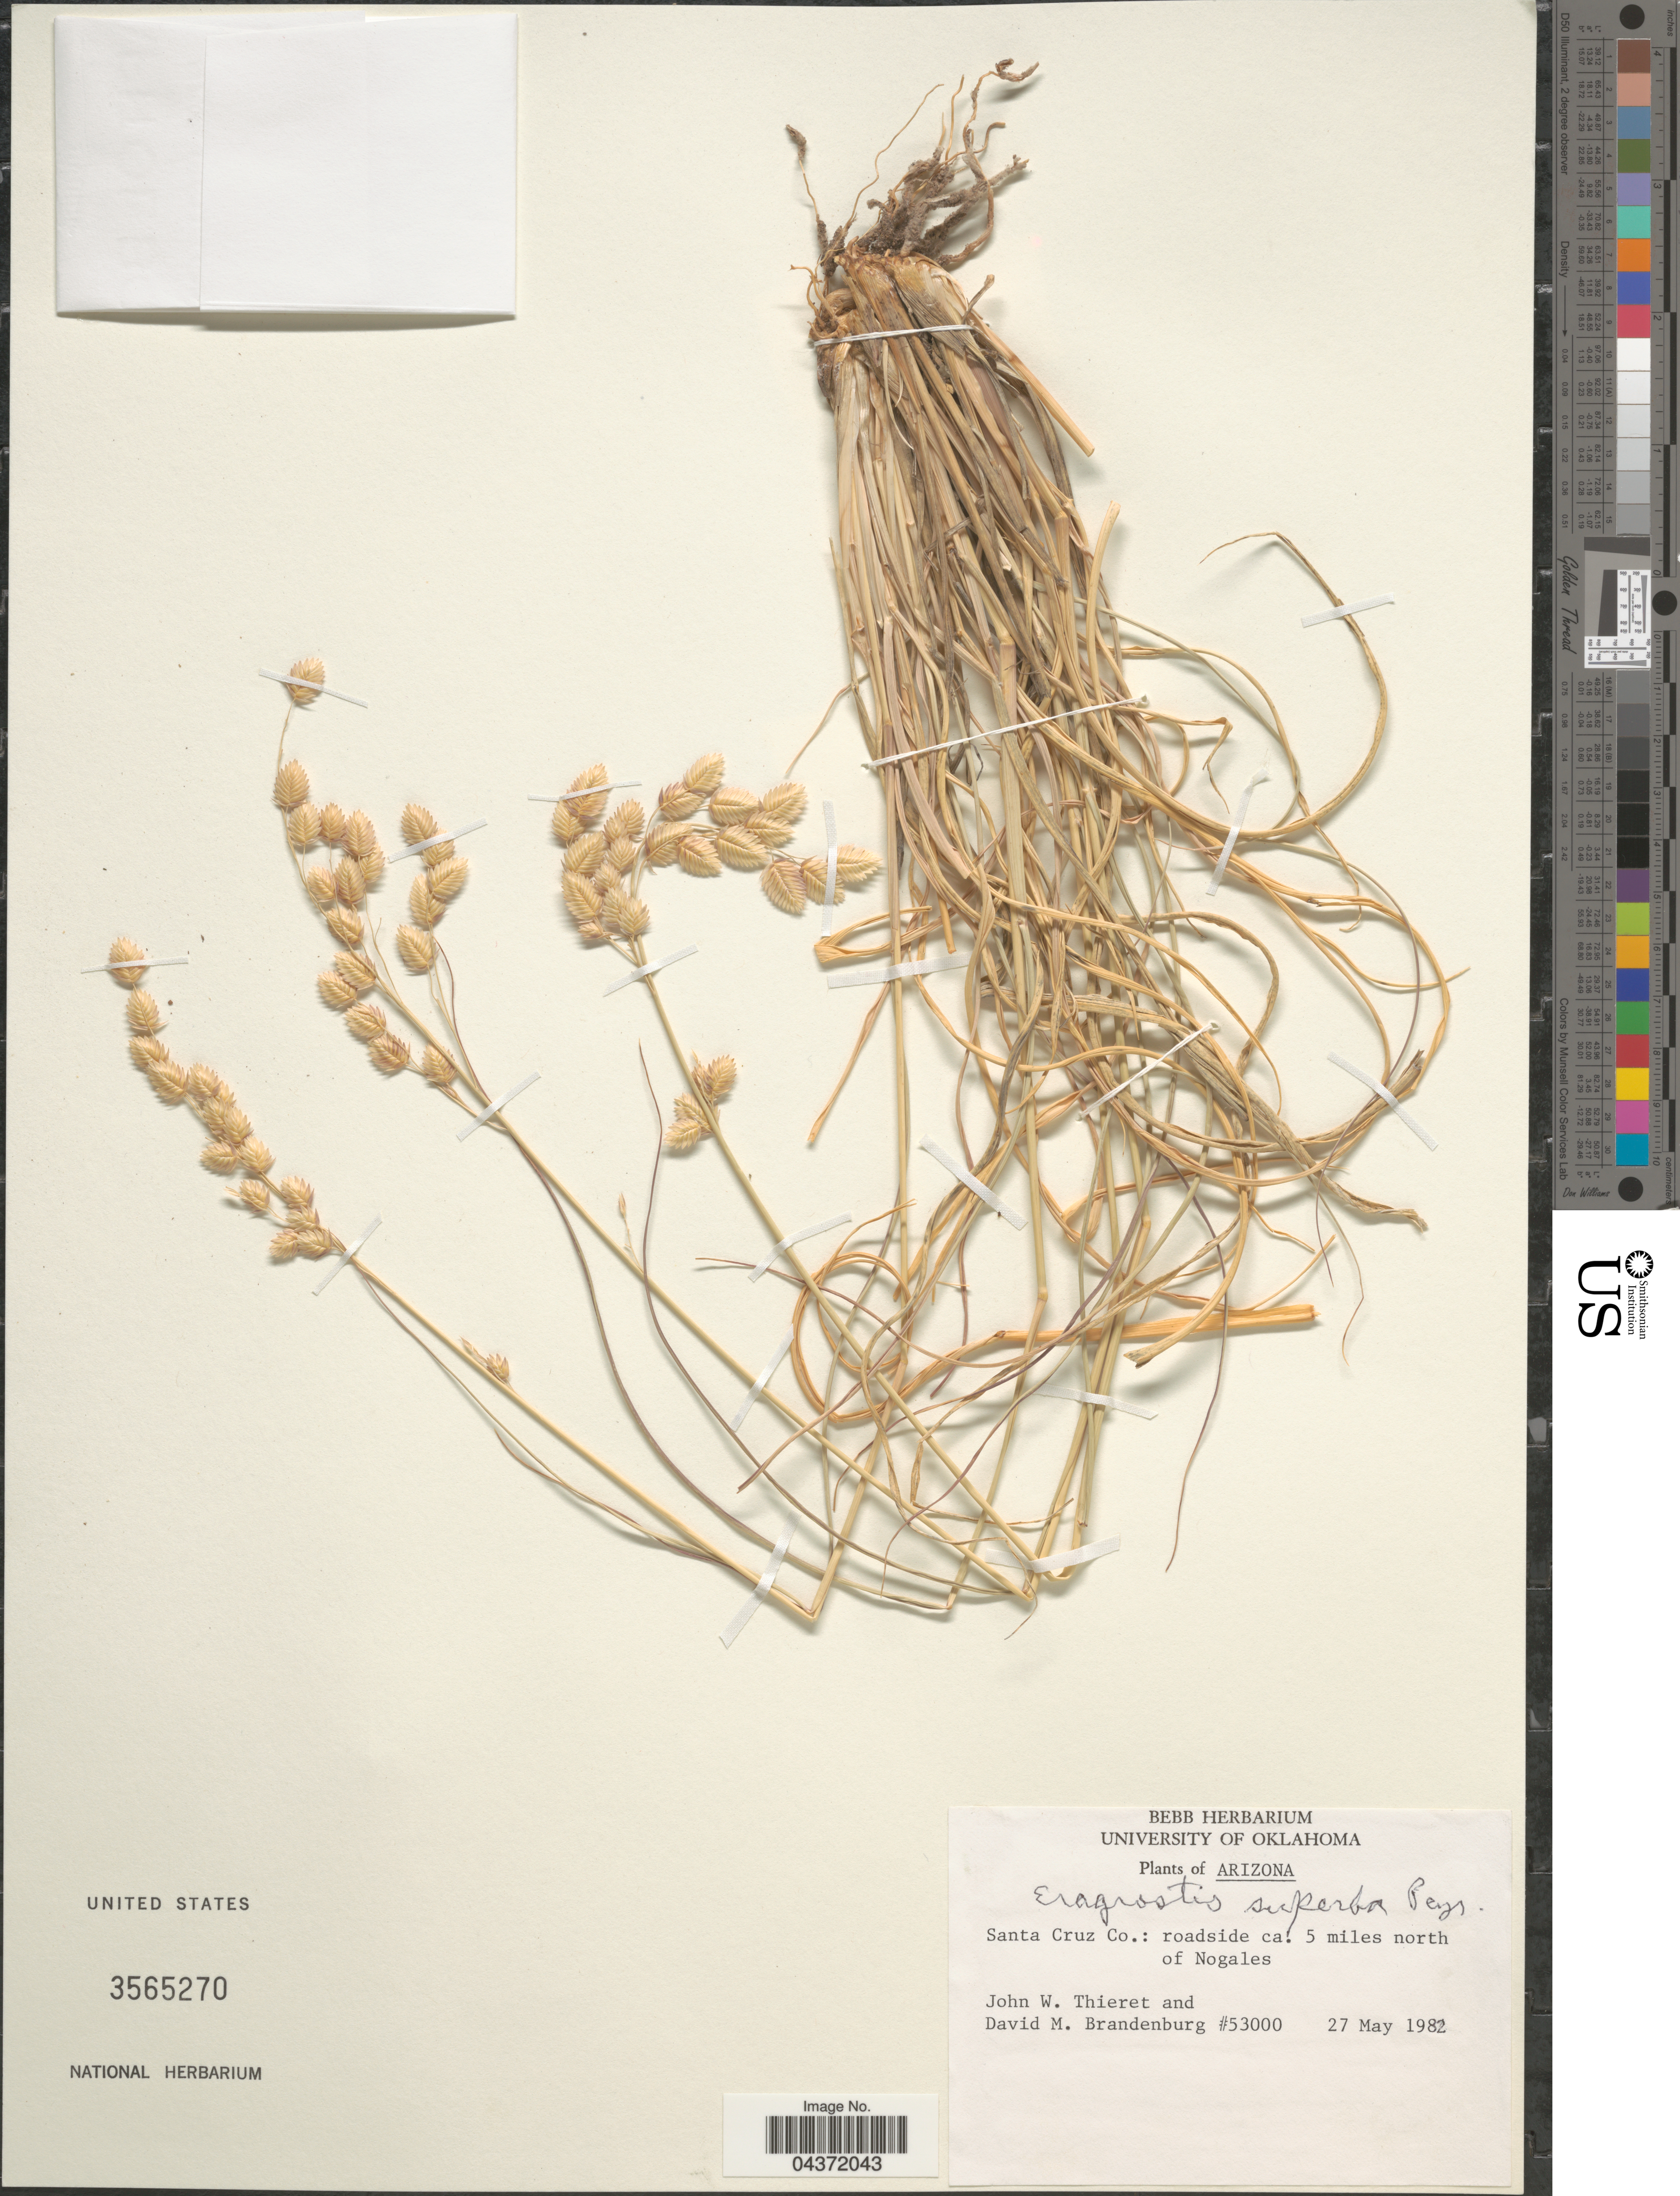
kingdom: Plantae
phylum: Tracheophyta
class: Liliopsida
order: Poales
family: Poaceae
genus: Eragrostis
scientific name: Eragrostis superba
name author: Peyr.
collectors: J. W. Thieret & D. Brandenburg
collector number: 53000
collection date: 1982-05-27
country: United States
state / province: Arizona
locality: Santa Cruz Co.: roadside ca. 5 miles north of Nogales.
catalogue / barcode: US 3565270